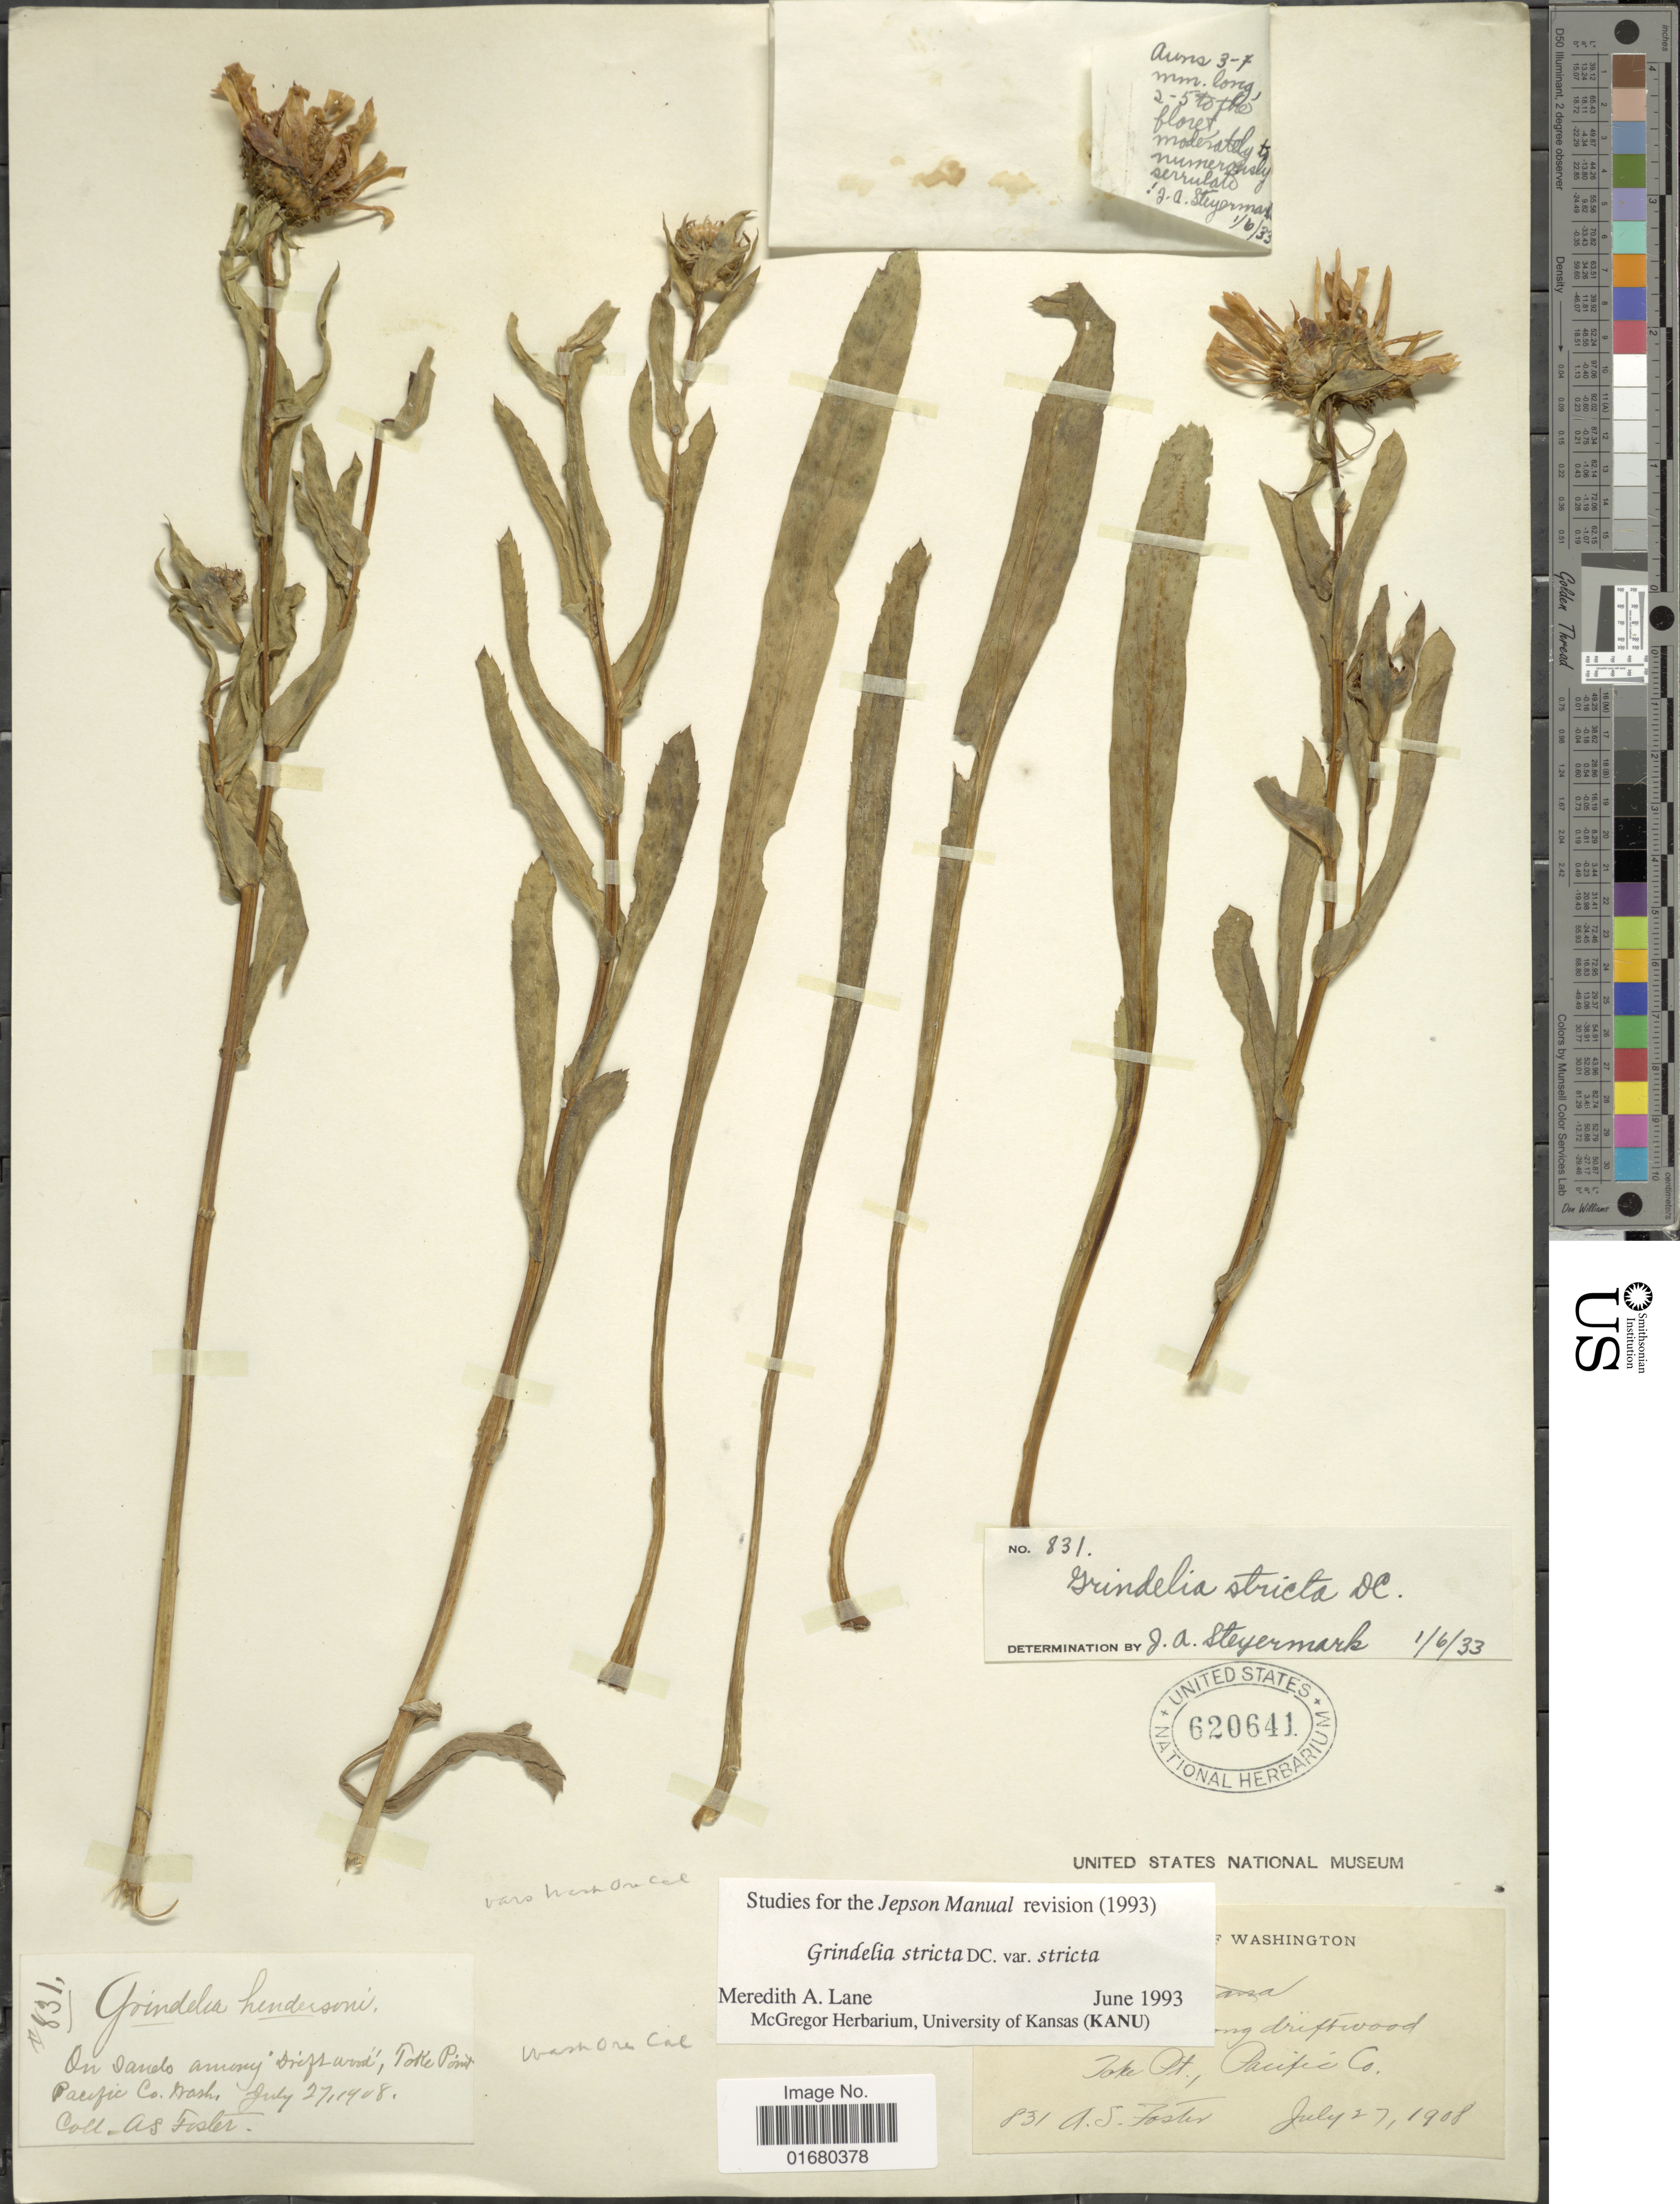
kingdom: Plantae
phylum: Tracheophyta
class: Magnoliopsida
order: Asterales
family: Asteraceae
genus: Grindelia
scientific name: Grindelia stricta var. stricta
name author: DC.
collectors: A. S. Foster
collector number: P31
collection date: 1908-07-27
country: United States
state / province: Washington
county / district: Pacific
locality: Toke Pt, Pacific Co.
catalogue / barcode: US 620641